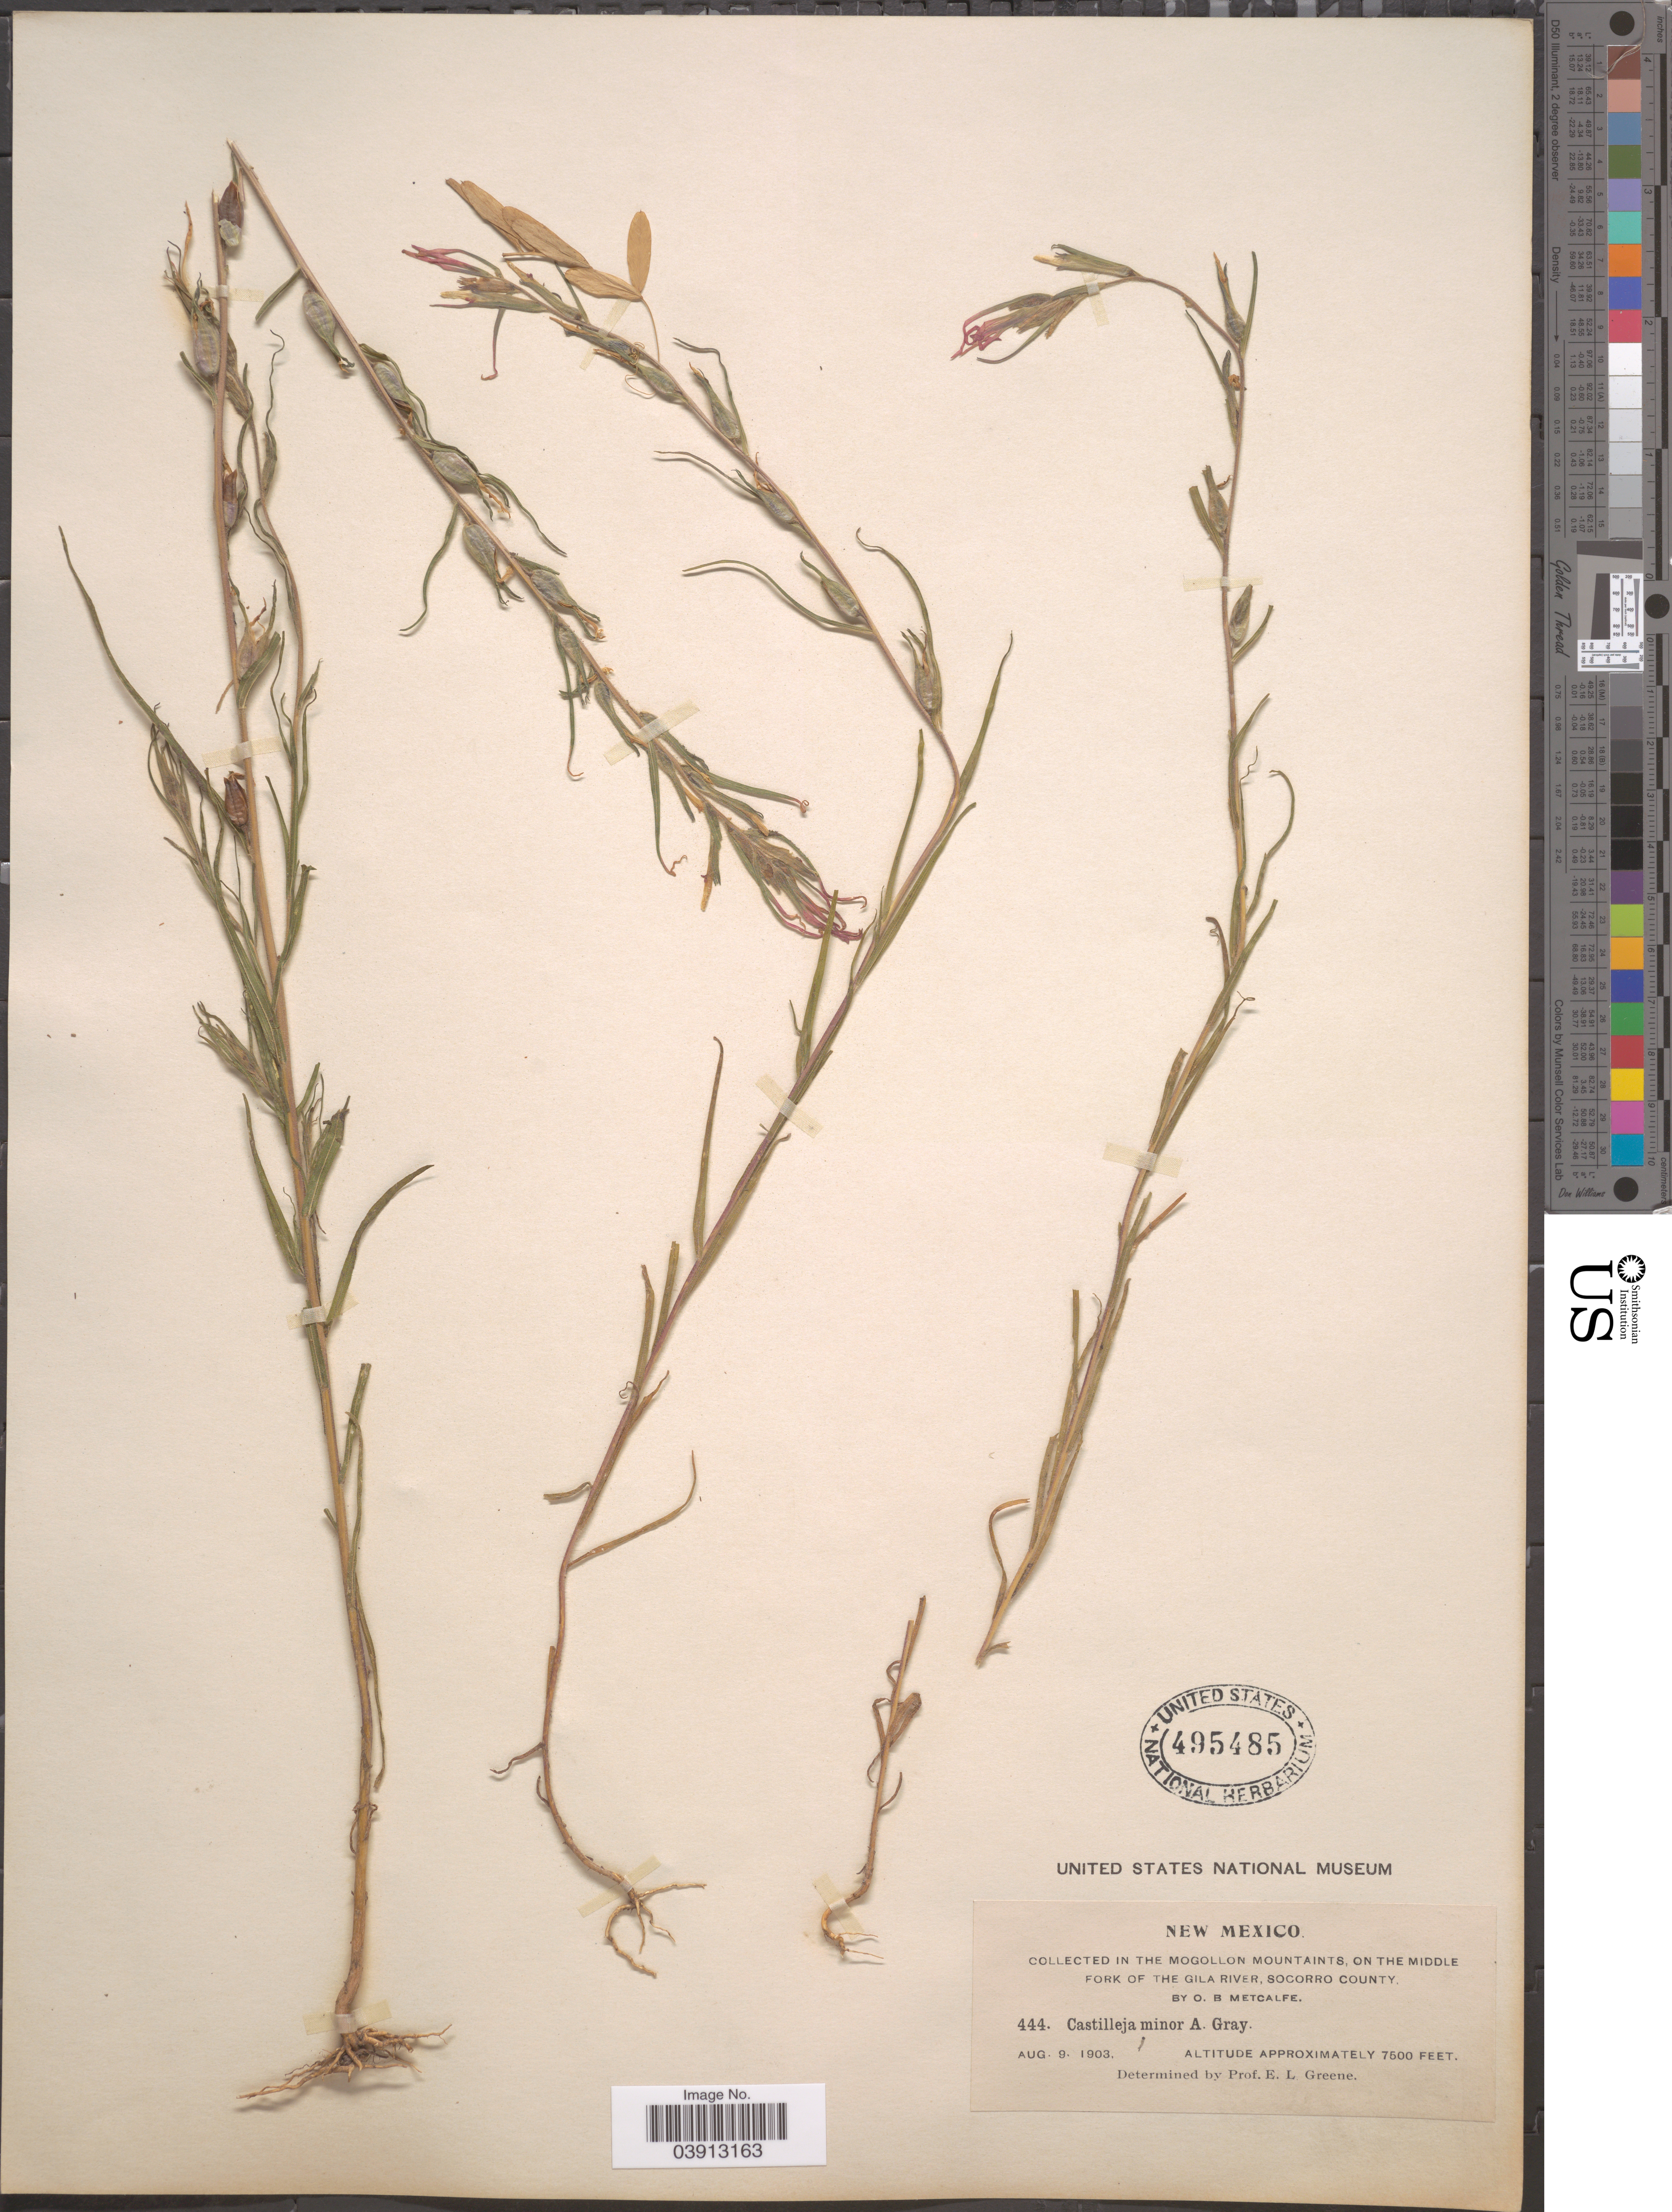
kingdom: Plantae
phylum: Tracheophyta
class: Magnoliopsida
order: Lamiales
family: Orobanchaceae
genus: Castilleja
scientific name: Castilleja minor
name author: A. Gray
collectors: O. B. Metcalfe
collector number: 444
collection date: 1903-08-09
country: United States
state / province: New Mexico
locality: In the Mogollon Mountaints, on the Middle Fork of the Gila River, Socorro County.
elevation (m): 2286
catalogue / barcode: US 495485